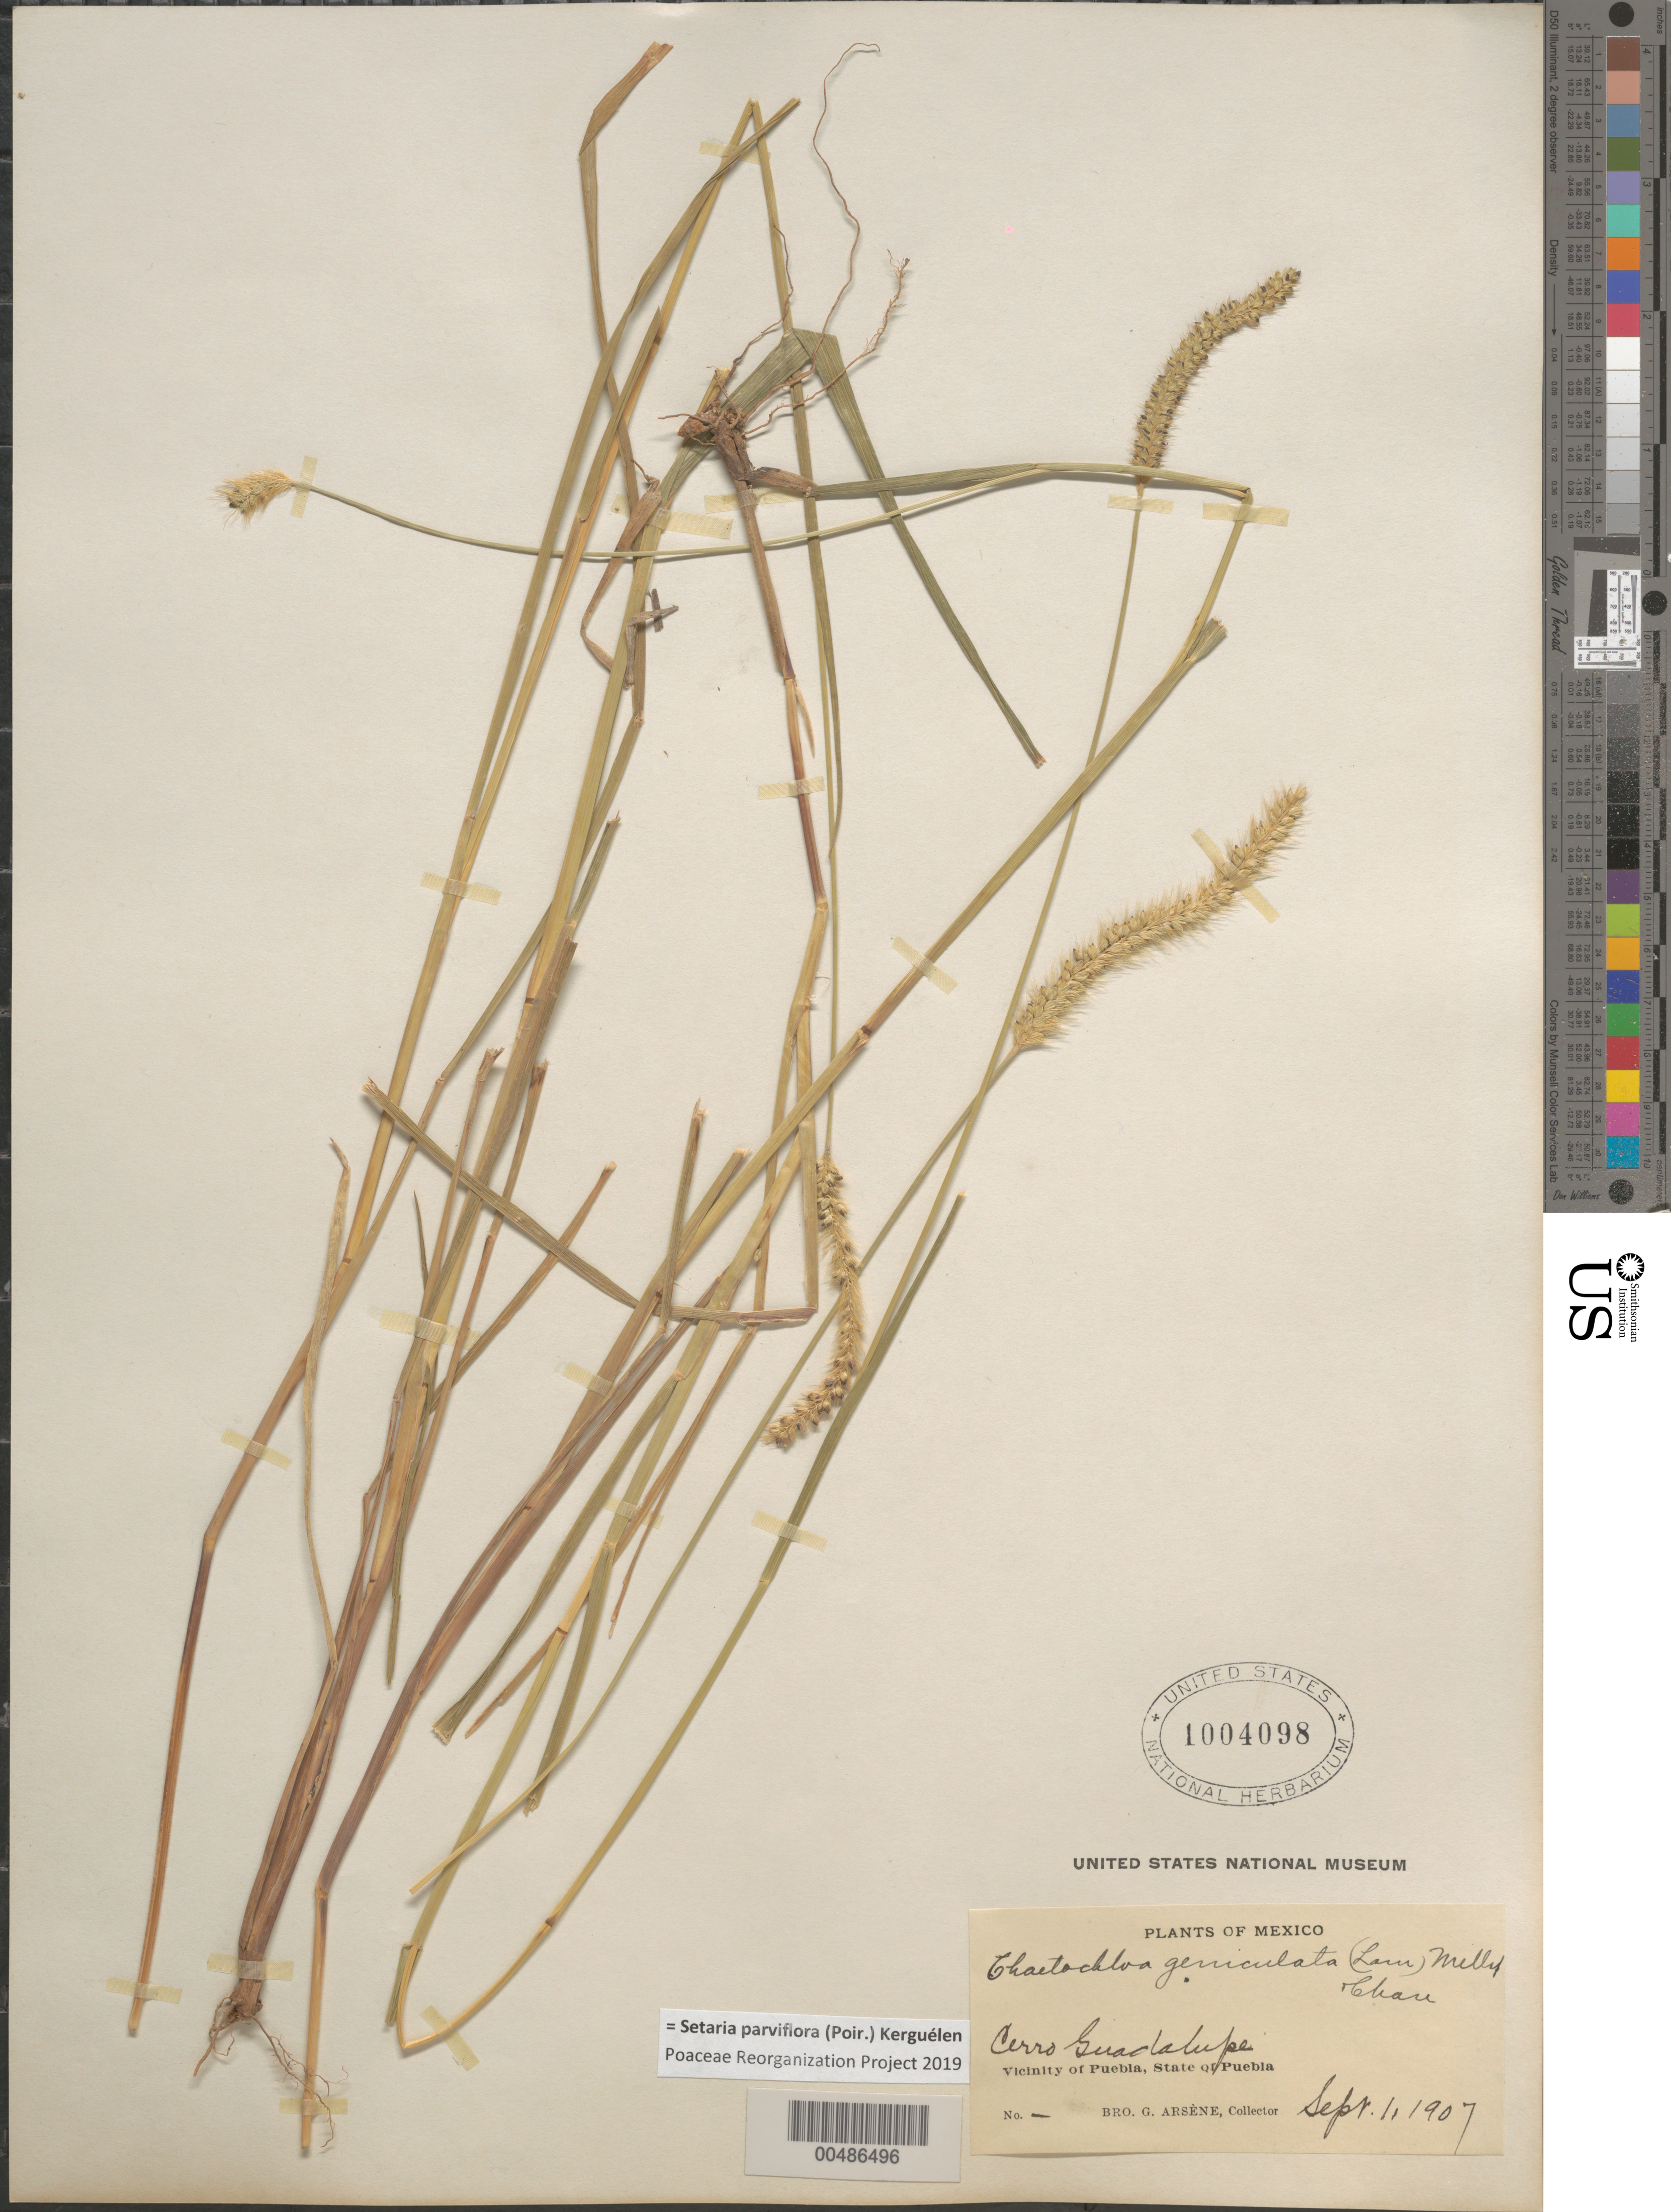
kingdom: Plantae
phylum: Tracheophyta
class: Liliopsida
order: Poales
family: Poaceae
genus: Setaria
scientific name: Setaria parviflora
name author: (Poir.) Kerguélen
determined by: Poaceae Reorganization Project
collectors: Bro. G. Arsène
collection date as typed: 1 Sep 1907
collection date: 1907-09-01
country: Mexico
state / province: Puebla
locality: Cerro Guadalupe, vicinity of Puebla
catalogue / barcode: US 1004098